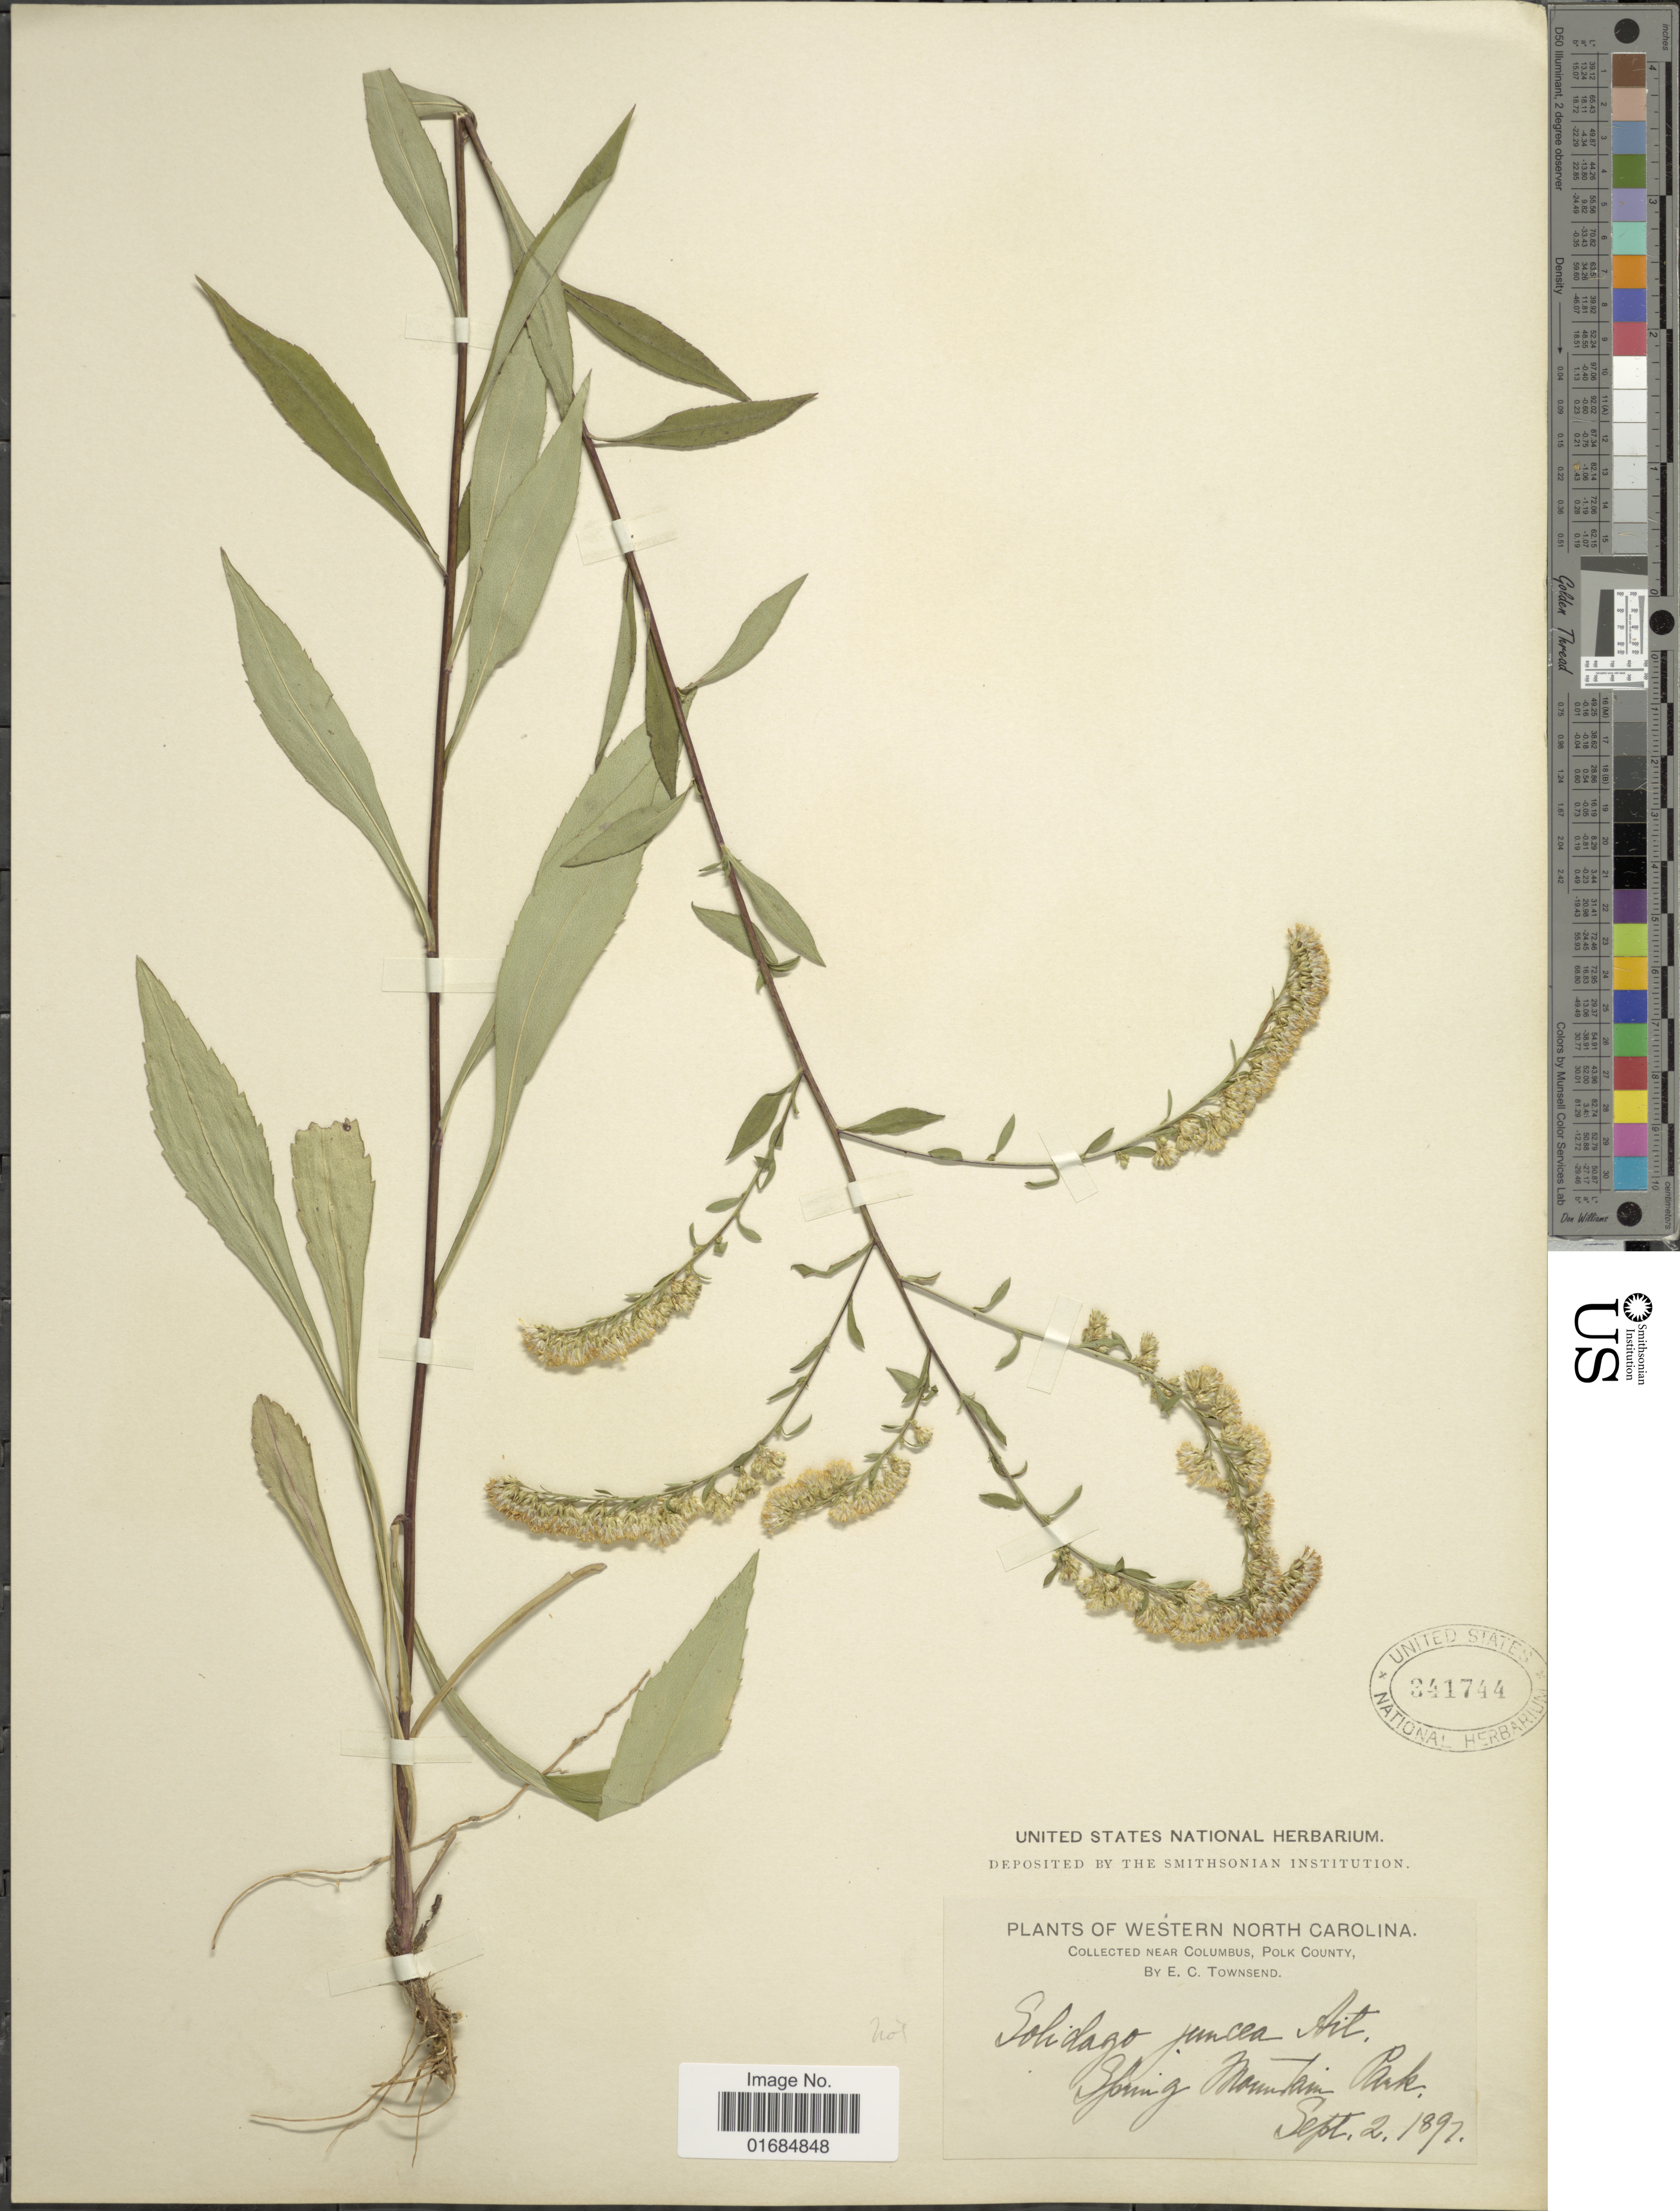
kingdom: Plantae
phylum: Tracheophyta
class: Magnoliopsida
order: Asterales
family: Asteraceae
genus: Solidago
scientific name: Solidago boottii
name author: Hook.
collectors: E. C. Townsend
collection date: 1897-09-02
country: United States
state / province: North Carolina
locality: Western North Carolina, near Columbus, Polk County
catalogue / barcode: US 341744